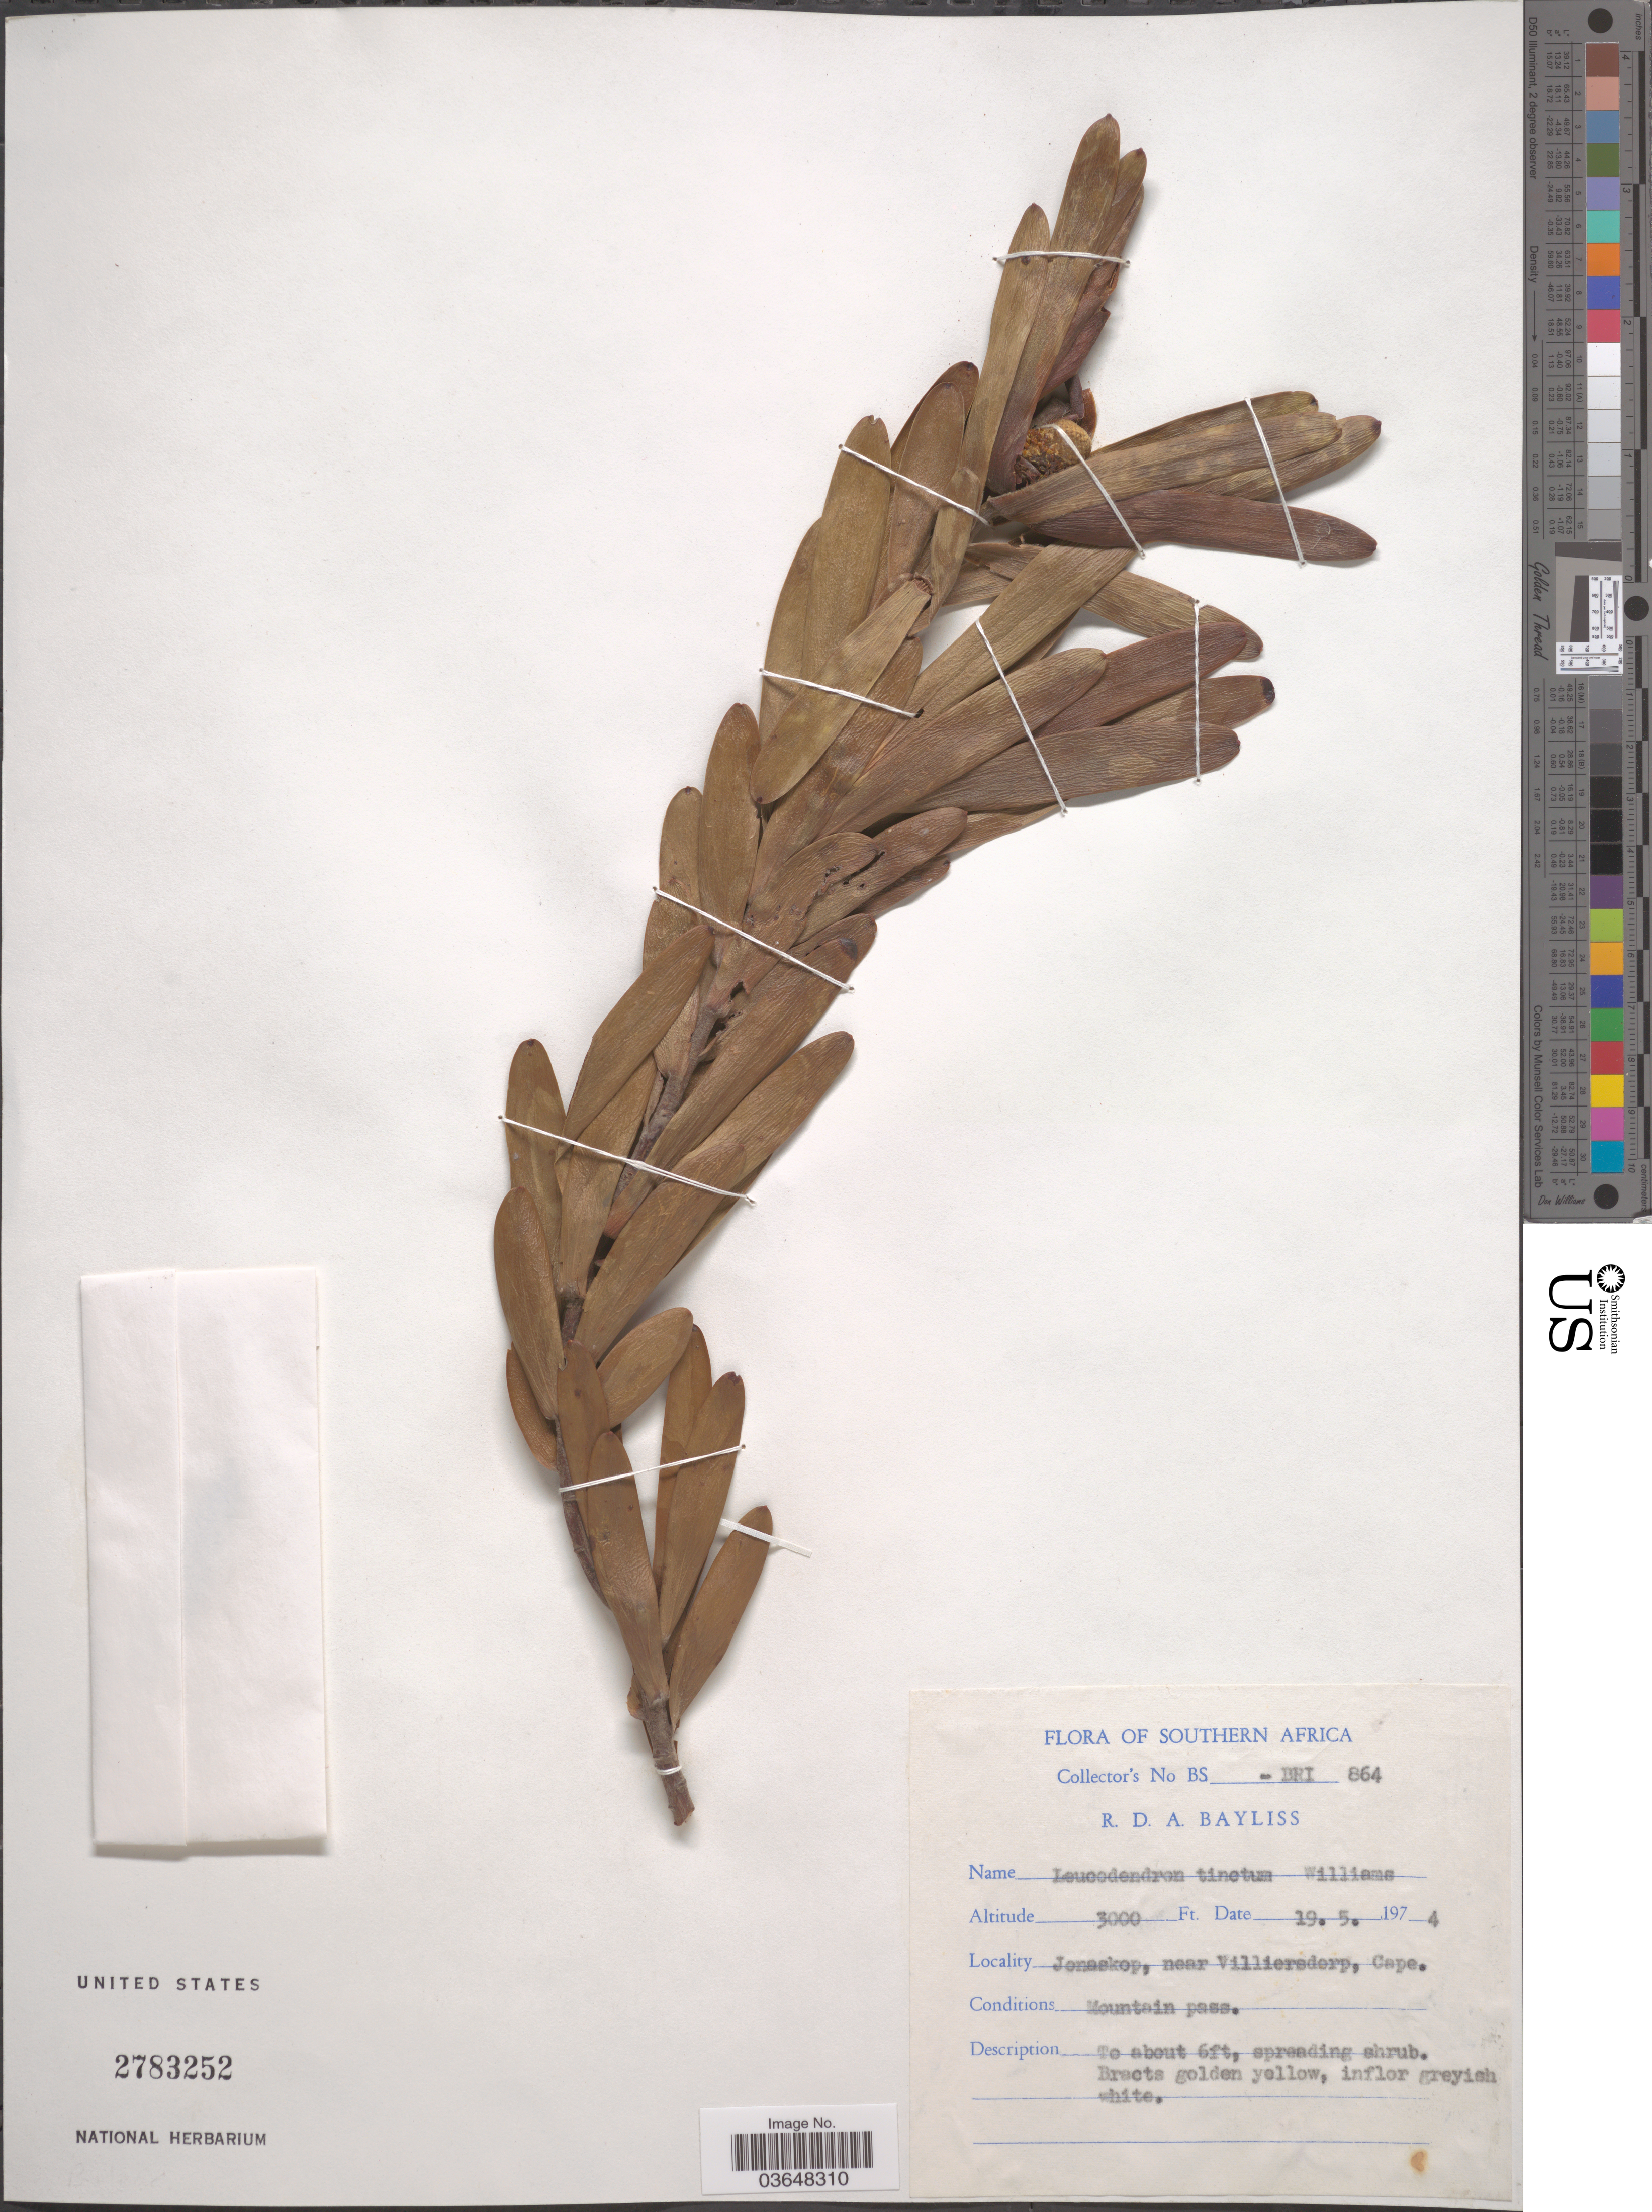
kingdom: Plantae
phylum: Tracheophyta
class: Magnoliopsida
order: Proteales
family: Proteaceae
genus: Leucadendron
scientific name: Leucadendron tinctum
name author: I. Williams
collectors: R. Bayliss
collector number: BS - BRI 864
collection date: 1974-05-19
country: South Africa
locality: Southern Africa. Jenaskop, near Villiersdorp, Cape. Mountain pass.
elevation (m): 914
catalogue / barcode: US 2783252